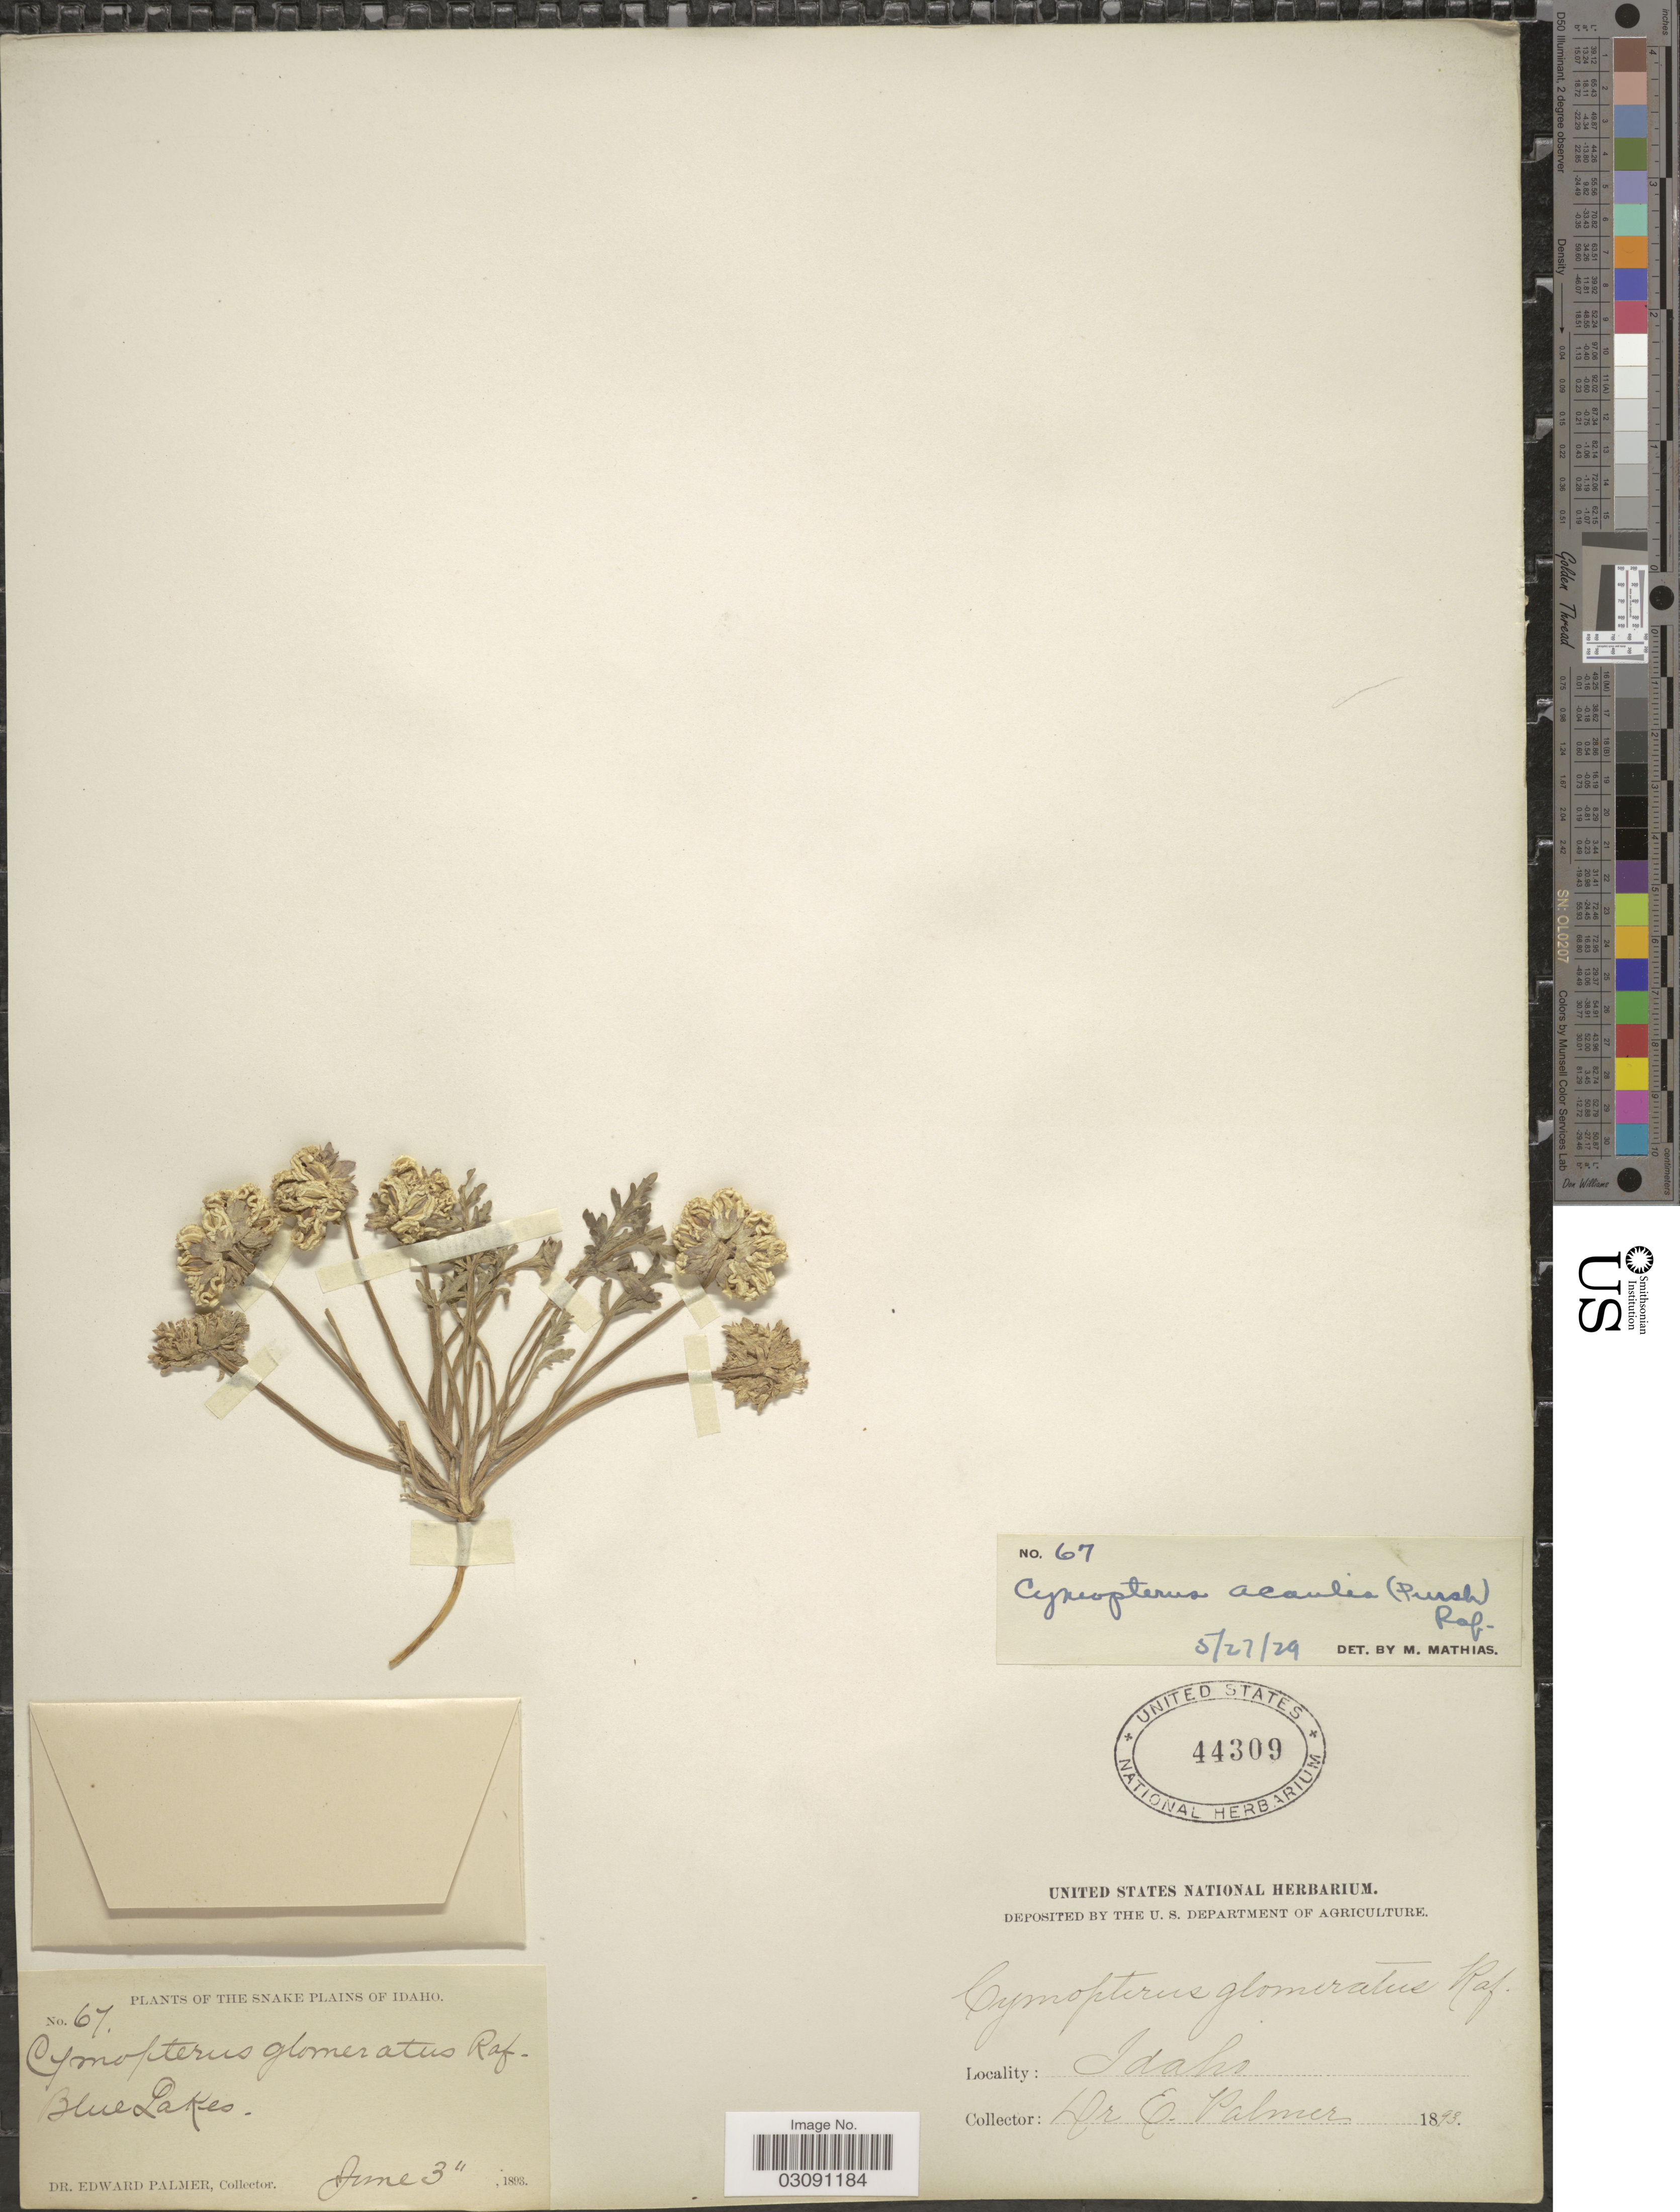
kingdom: Plantae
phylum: Tracheophyta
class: Magnoliopsida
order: Apiales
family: Apiaceae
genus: Cymopterus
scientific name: Cymopterus acaulis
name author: (Pursh) Raf.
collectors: E. Palmer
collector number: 67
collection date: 1893-06-03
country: United States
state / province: Idaho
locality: The Snake Plains of Idaho. Blue Lakes.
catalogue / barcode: US 44309